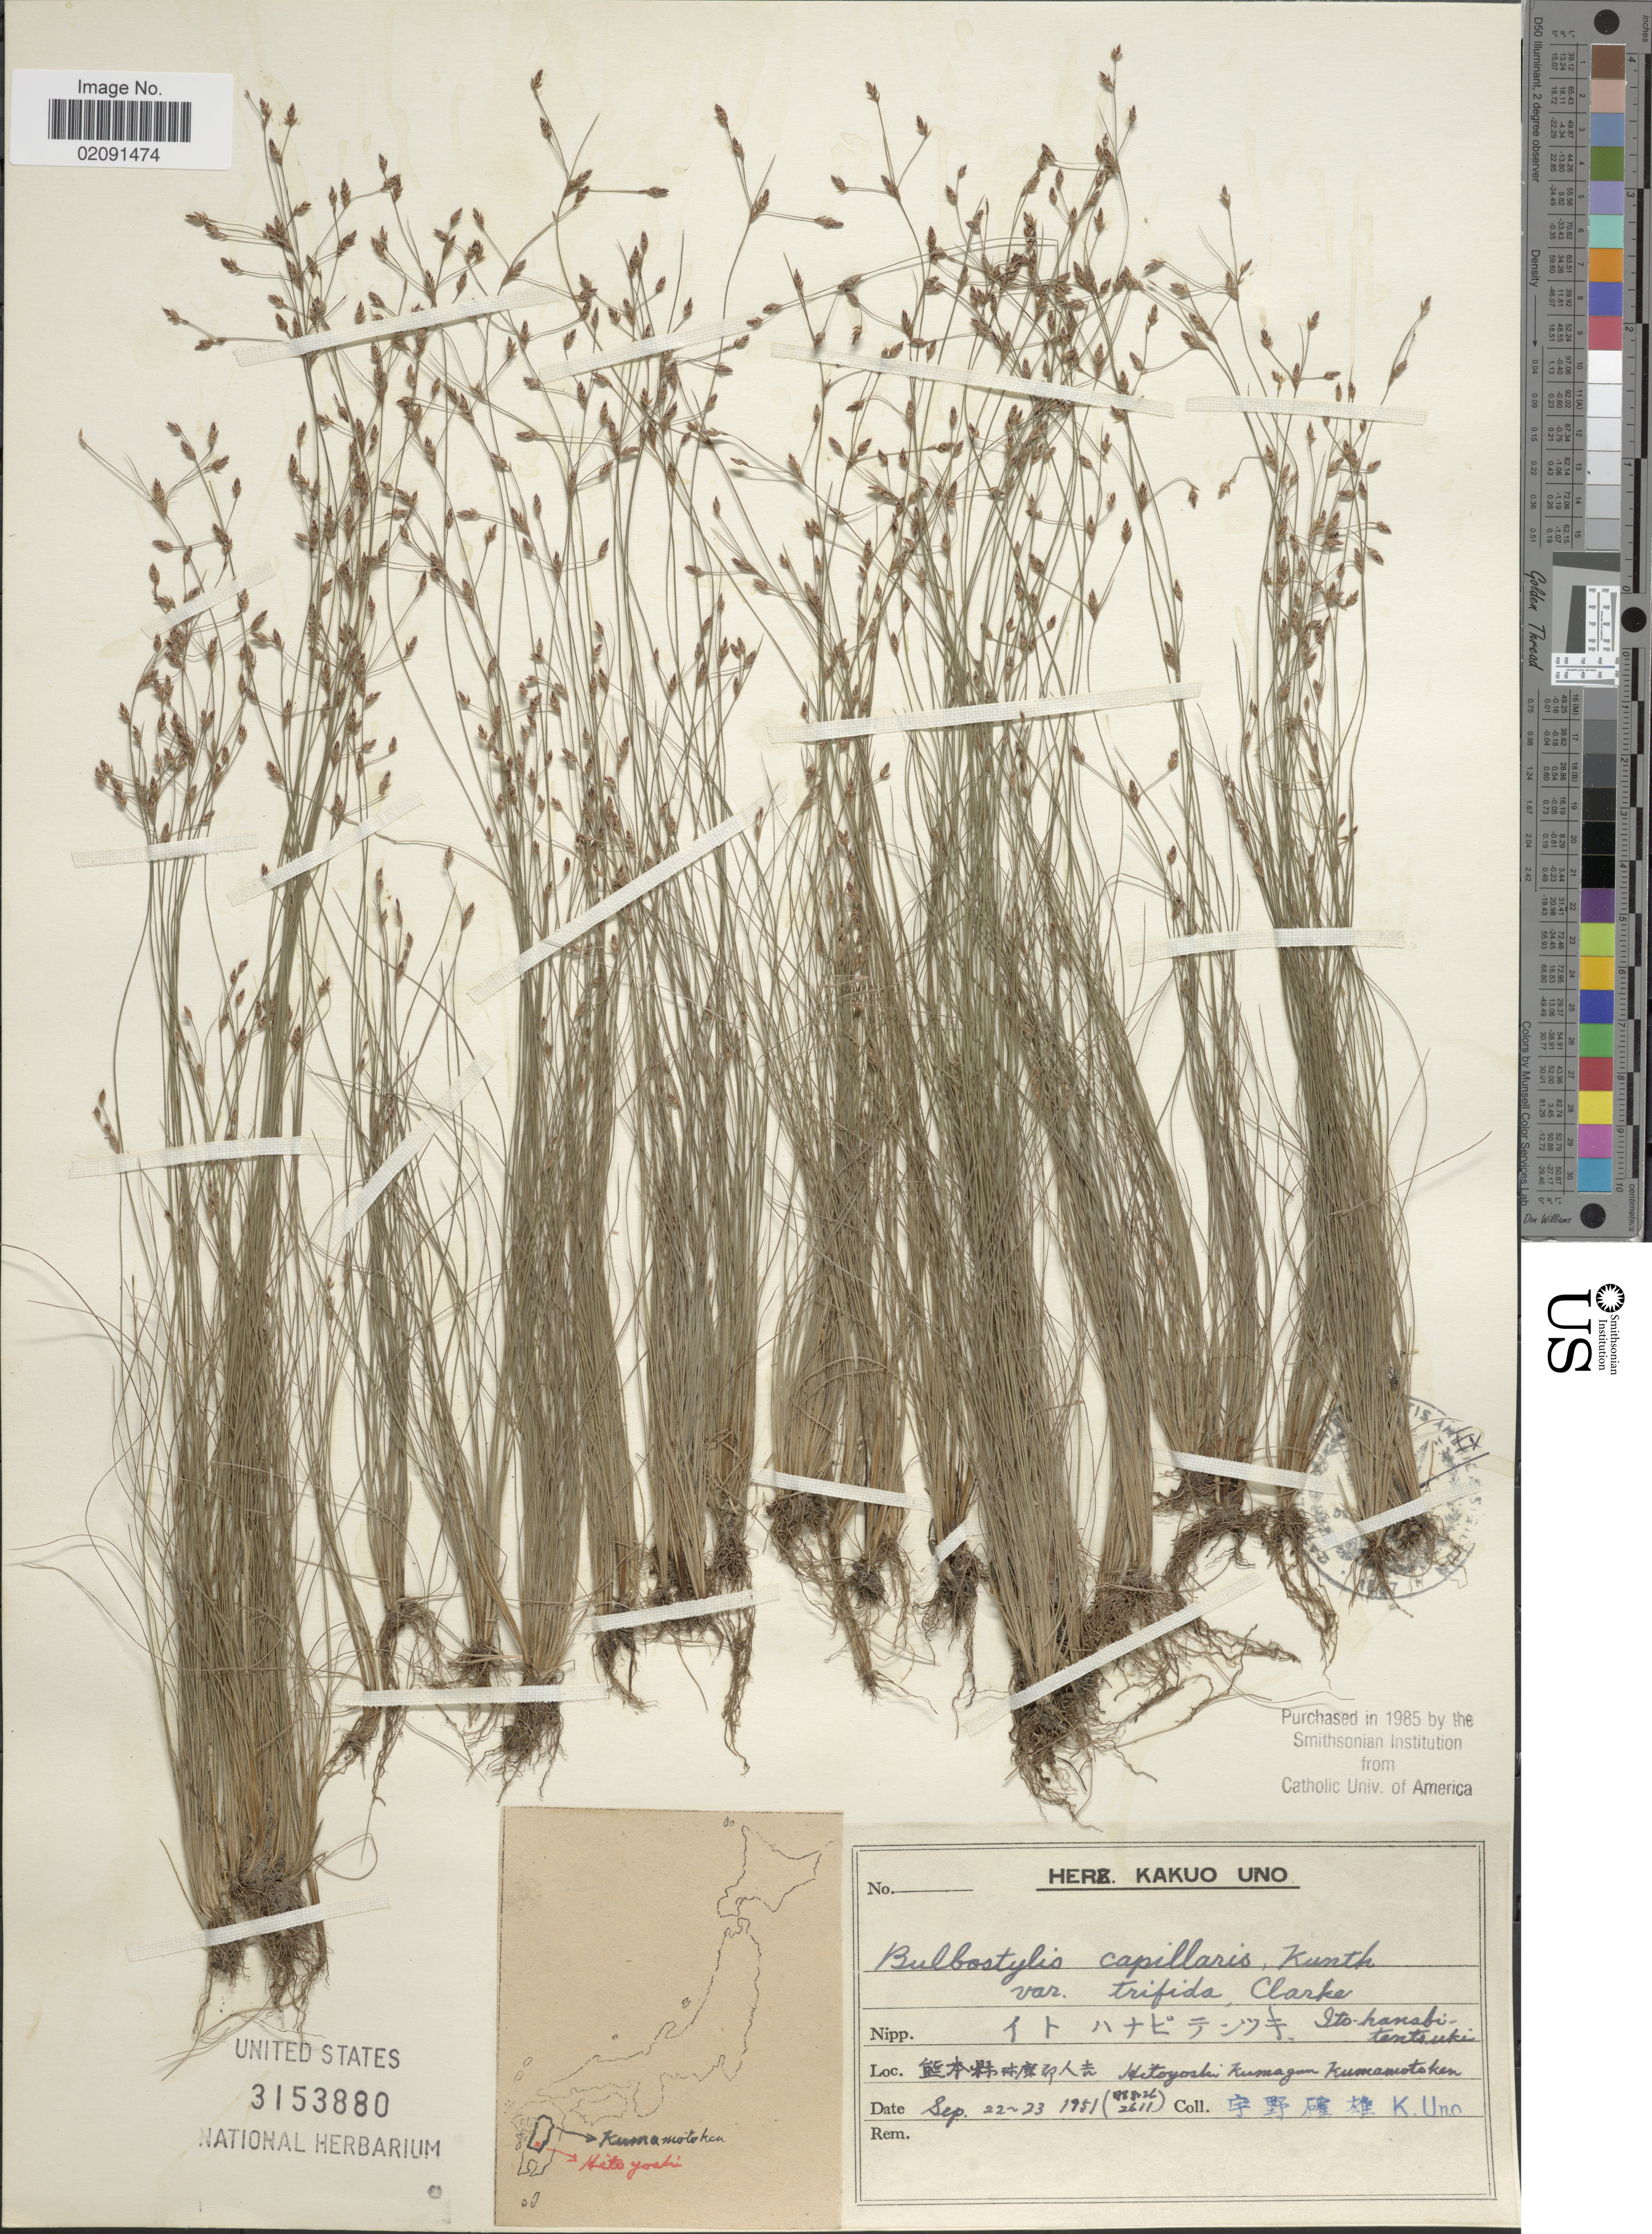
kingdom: Plantae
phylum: Tracheophyta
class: Liliopsida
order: Poales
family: Cyperaceae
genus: Bulbostylis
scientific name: Bulbostylis capillaris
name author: (L.) Kunth ex C.B. Clarke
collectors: K. Uno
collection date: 1951-09-22/1951-09-23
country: Japan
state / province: Kumamoto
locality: Hitoyoshi, Kumagun, Kumamotoken.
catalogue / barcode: US 3153880